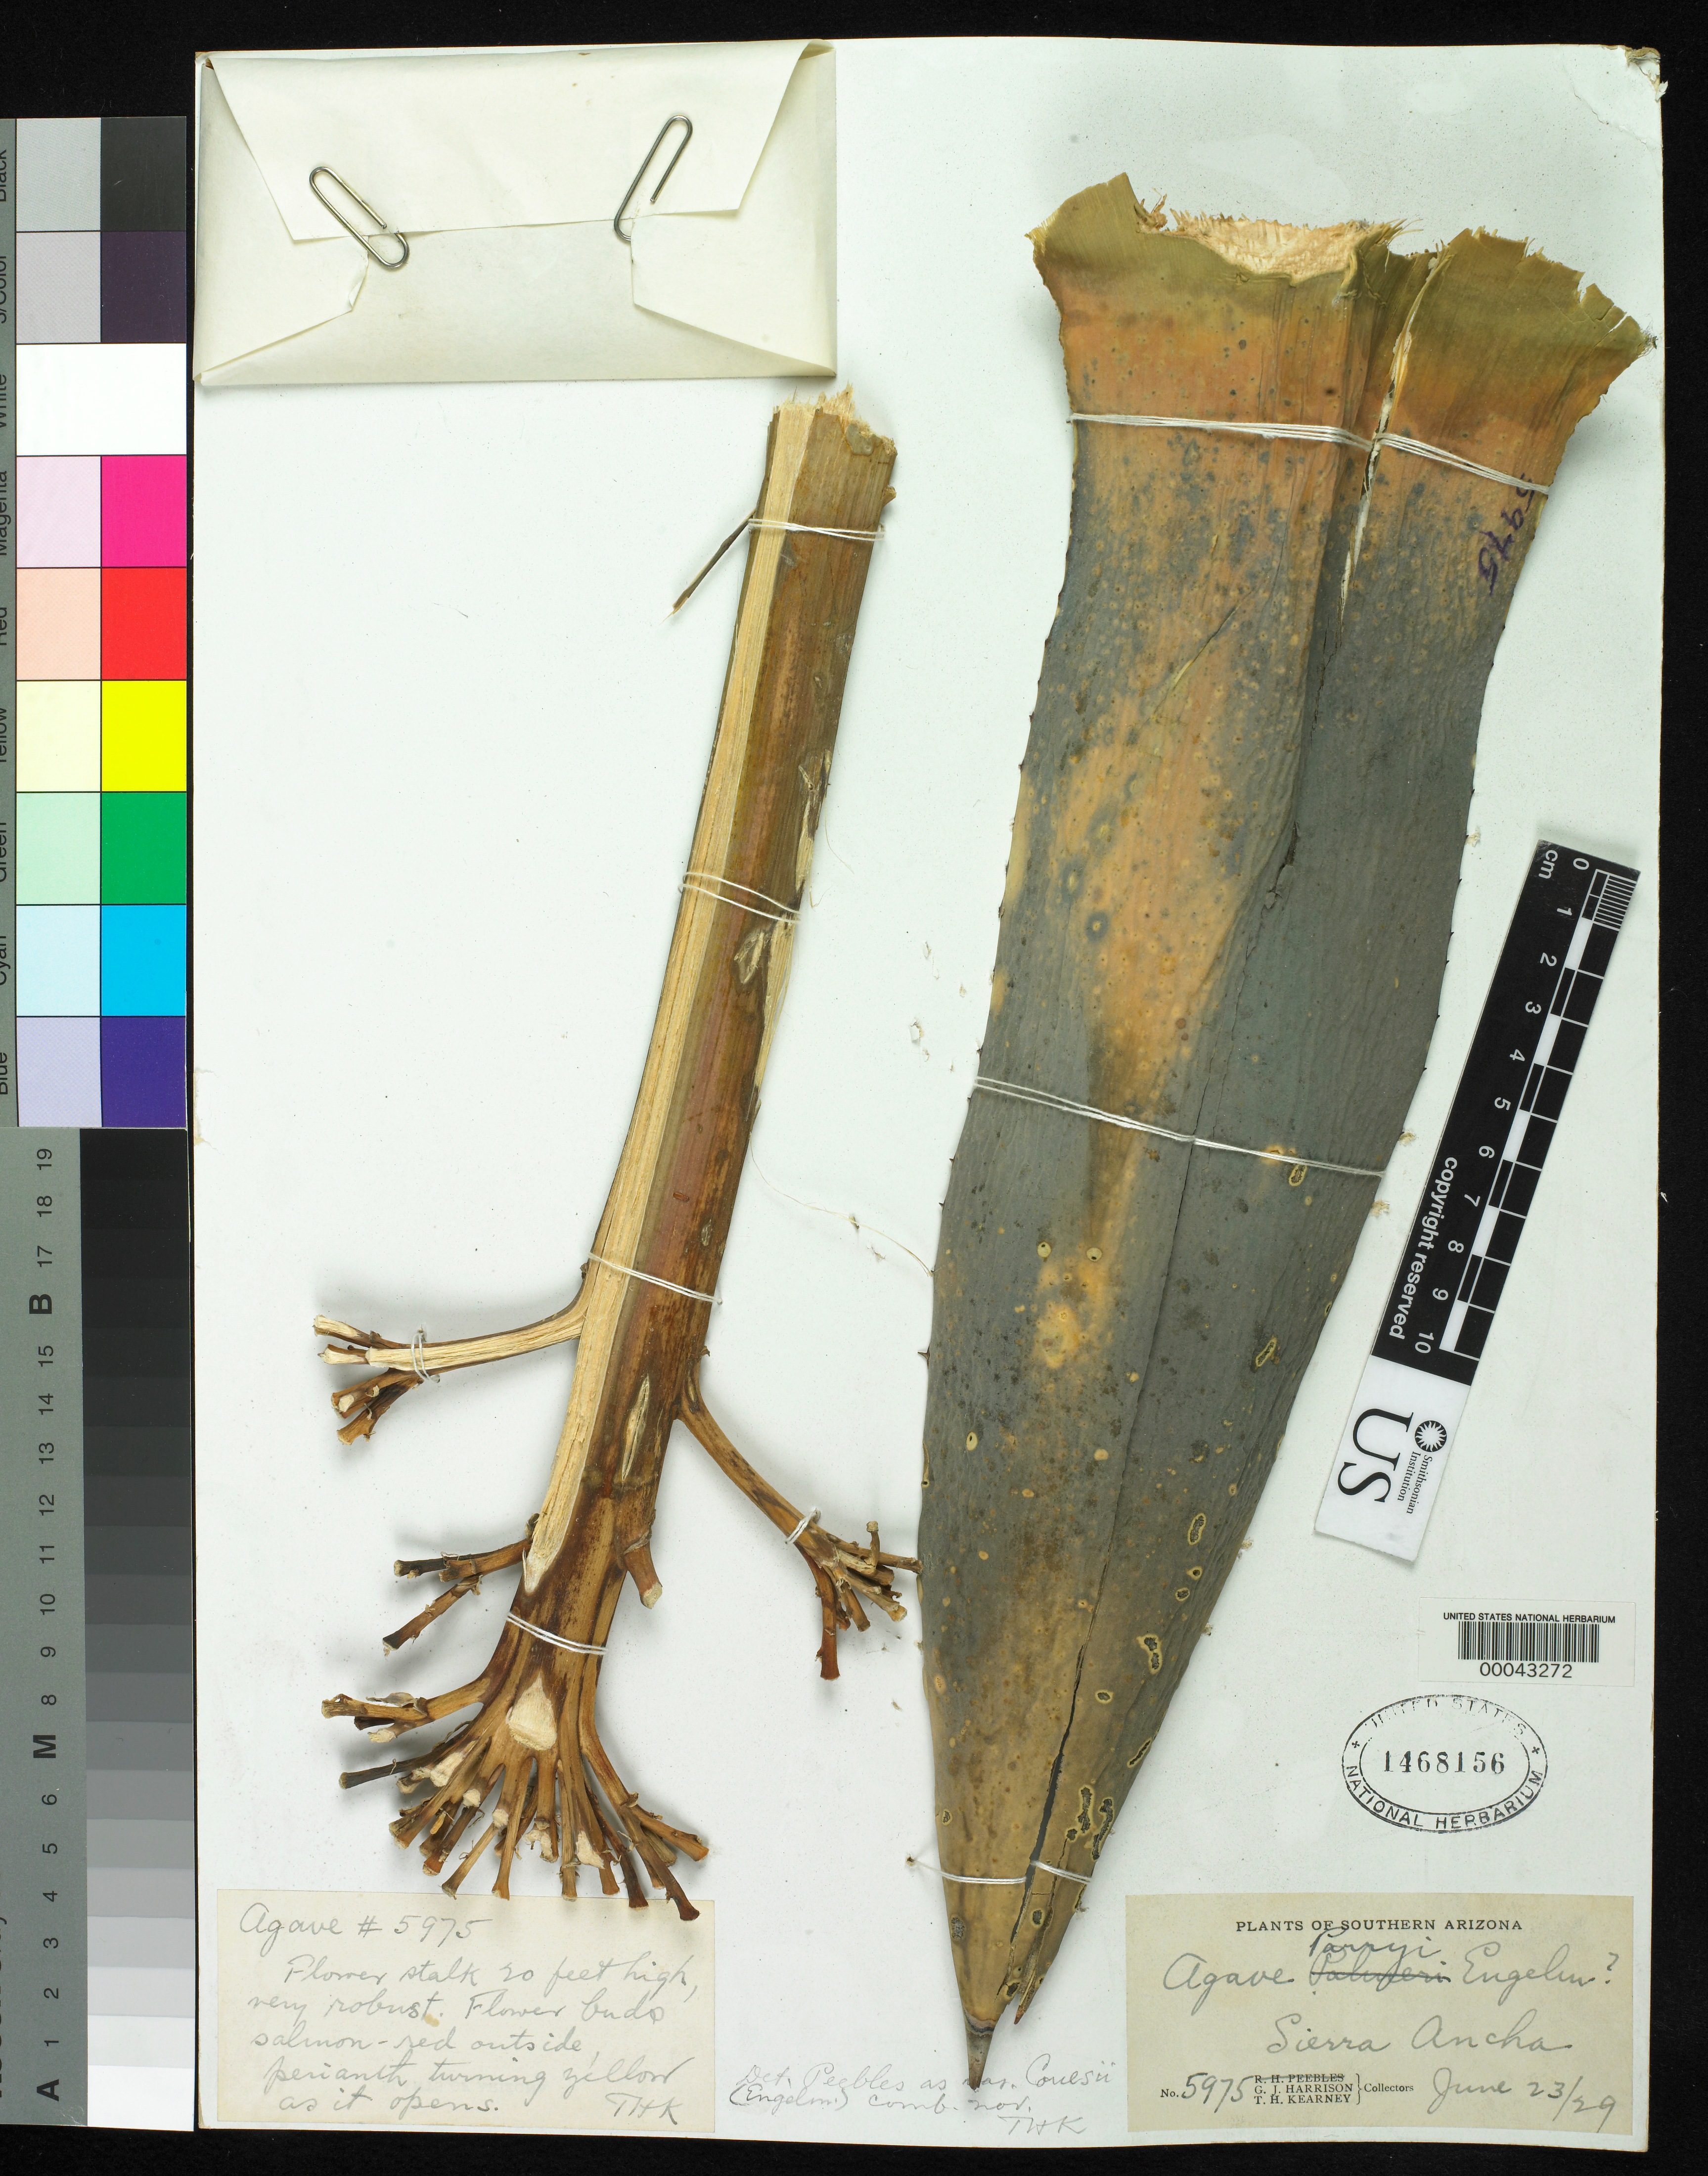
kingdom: Plantae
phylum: Tracheophyta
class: Liliopsida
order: Asparagales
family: Asparagaceae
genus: Agave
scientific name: Agave parryi var. couesii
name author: (Engelm. ex Trel.) Kearney & Peebles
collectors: G. J. Harrison & T. H. Kearney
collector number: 5975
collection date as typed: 23 Jul 1929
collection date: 1929-07-23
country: United States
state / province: Arizona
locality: Sierra ancha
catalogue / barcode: US 1468156